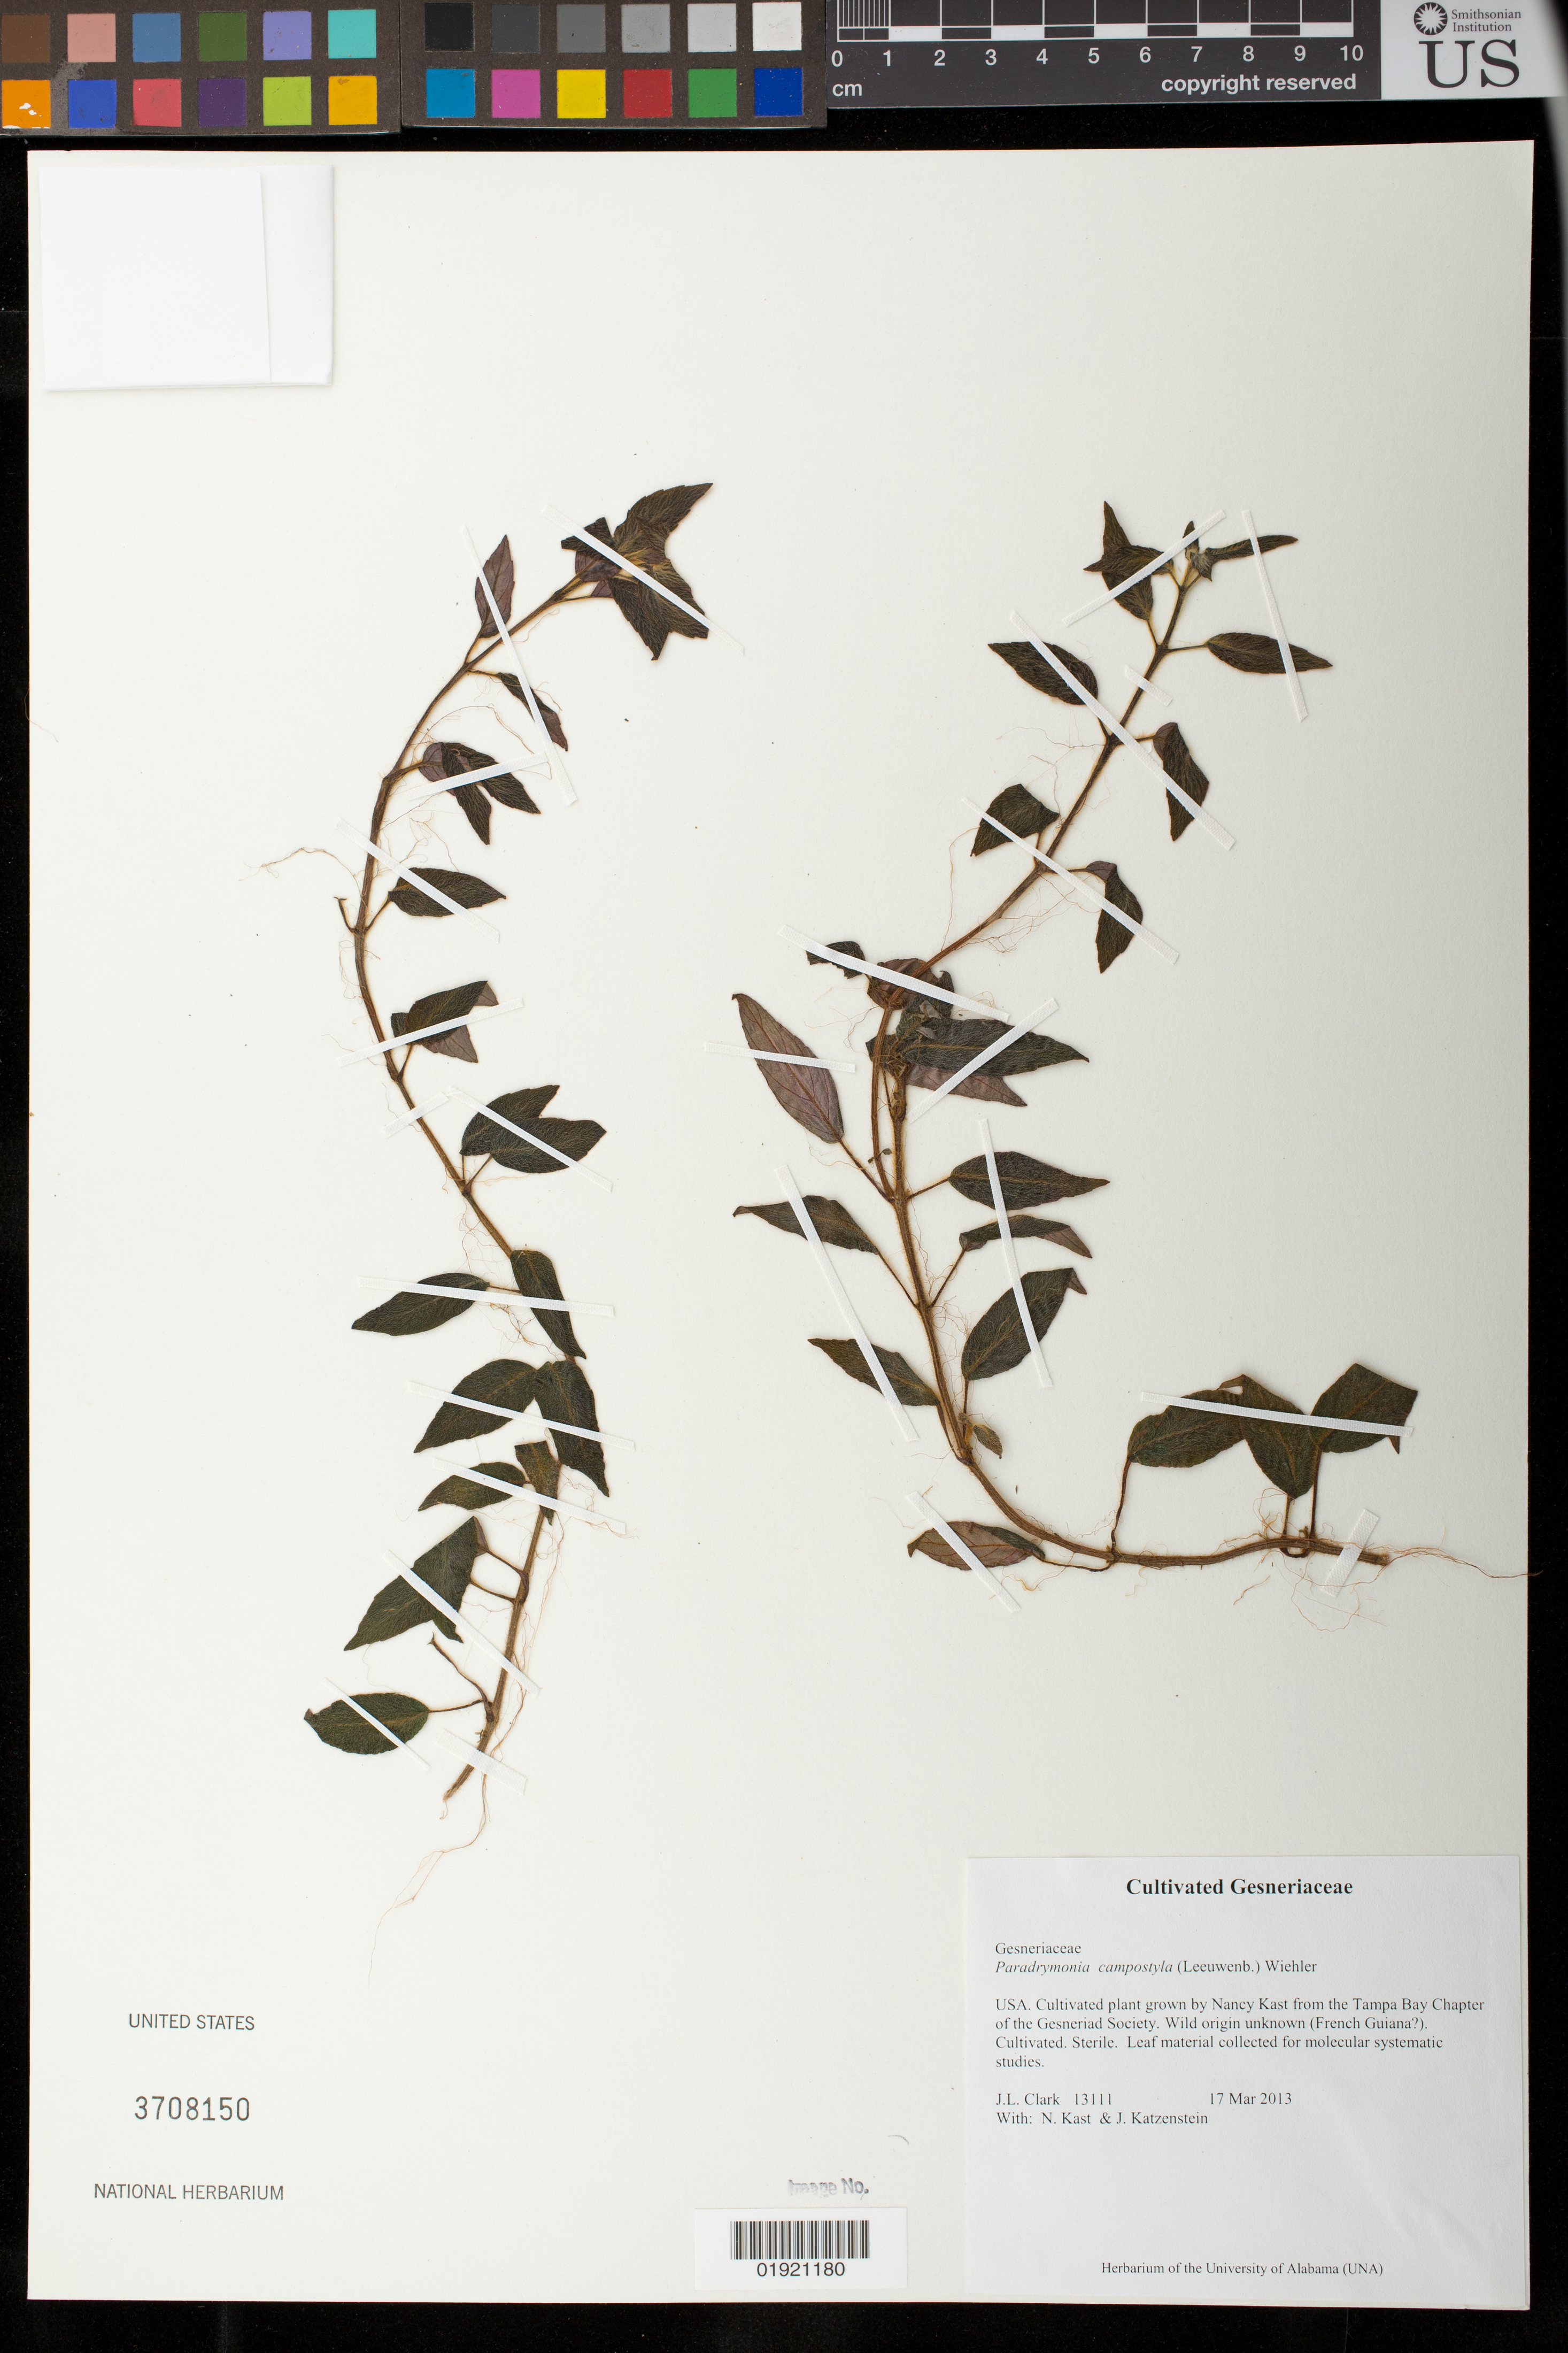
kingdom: Plantae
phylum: Tracheophyta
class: Magnoliopsida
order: Lamiales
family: Gesneriaceae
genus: Paradrymonia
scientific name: Paradrymonia campostyla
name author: (Leeuwenb.) Wiehler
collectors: J. L. Clark, N. Kast & J. Katzenstein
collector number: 13111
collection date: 2013-03-17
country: United States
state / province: Florida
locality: Cultivated plant grown from cutting provided by Nancy Kast from the Tampa Bay Chapter of the Gesneriad Society. Wild origin unknown (French Guiana?).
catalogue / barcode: US 3708150